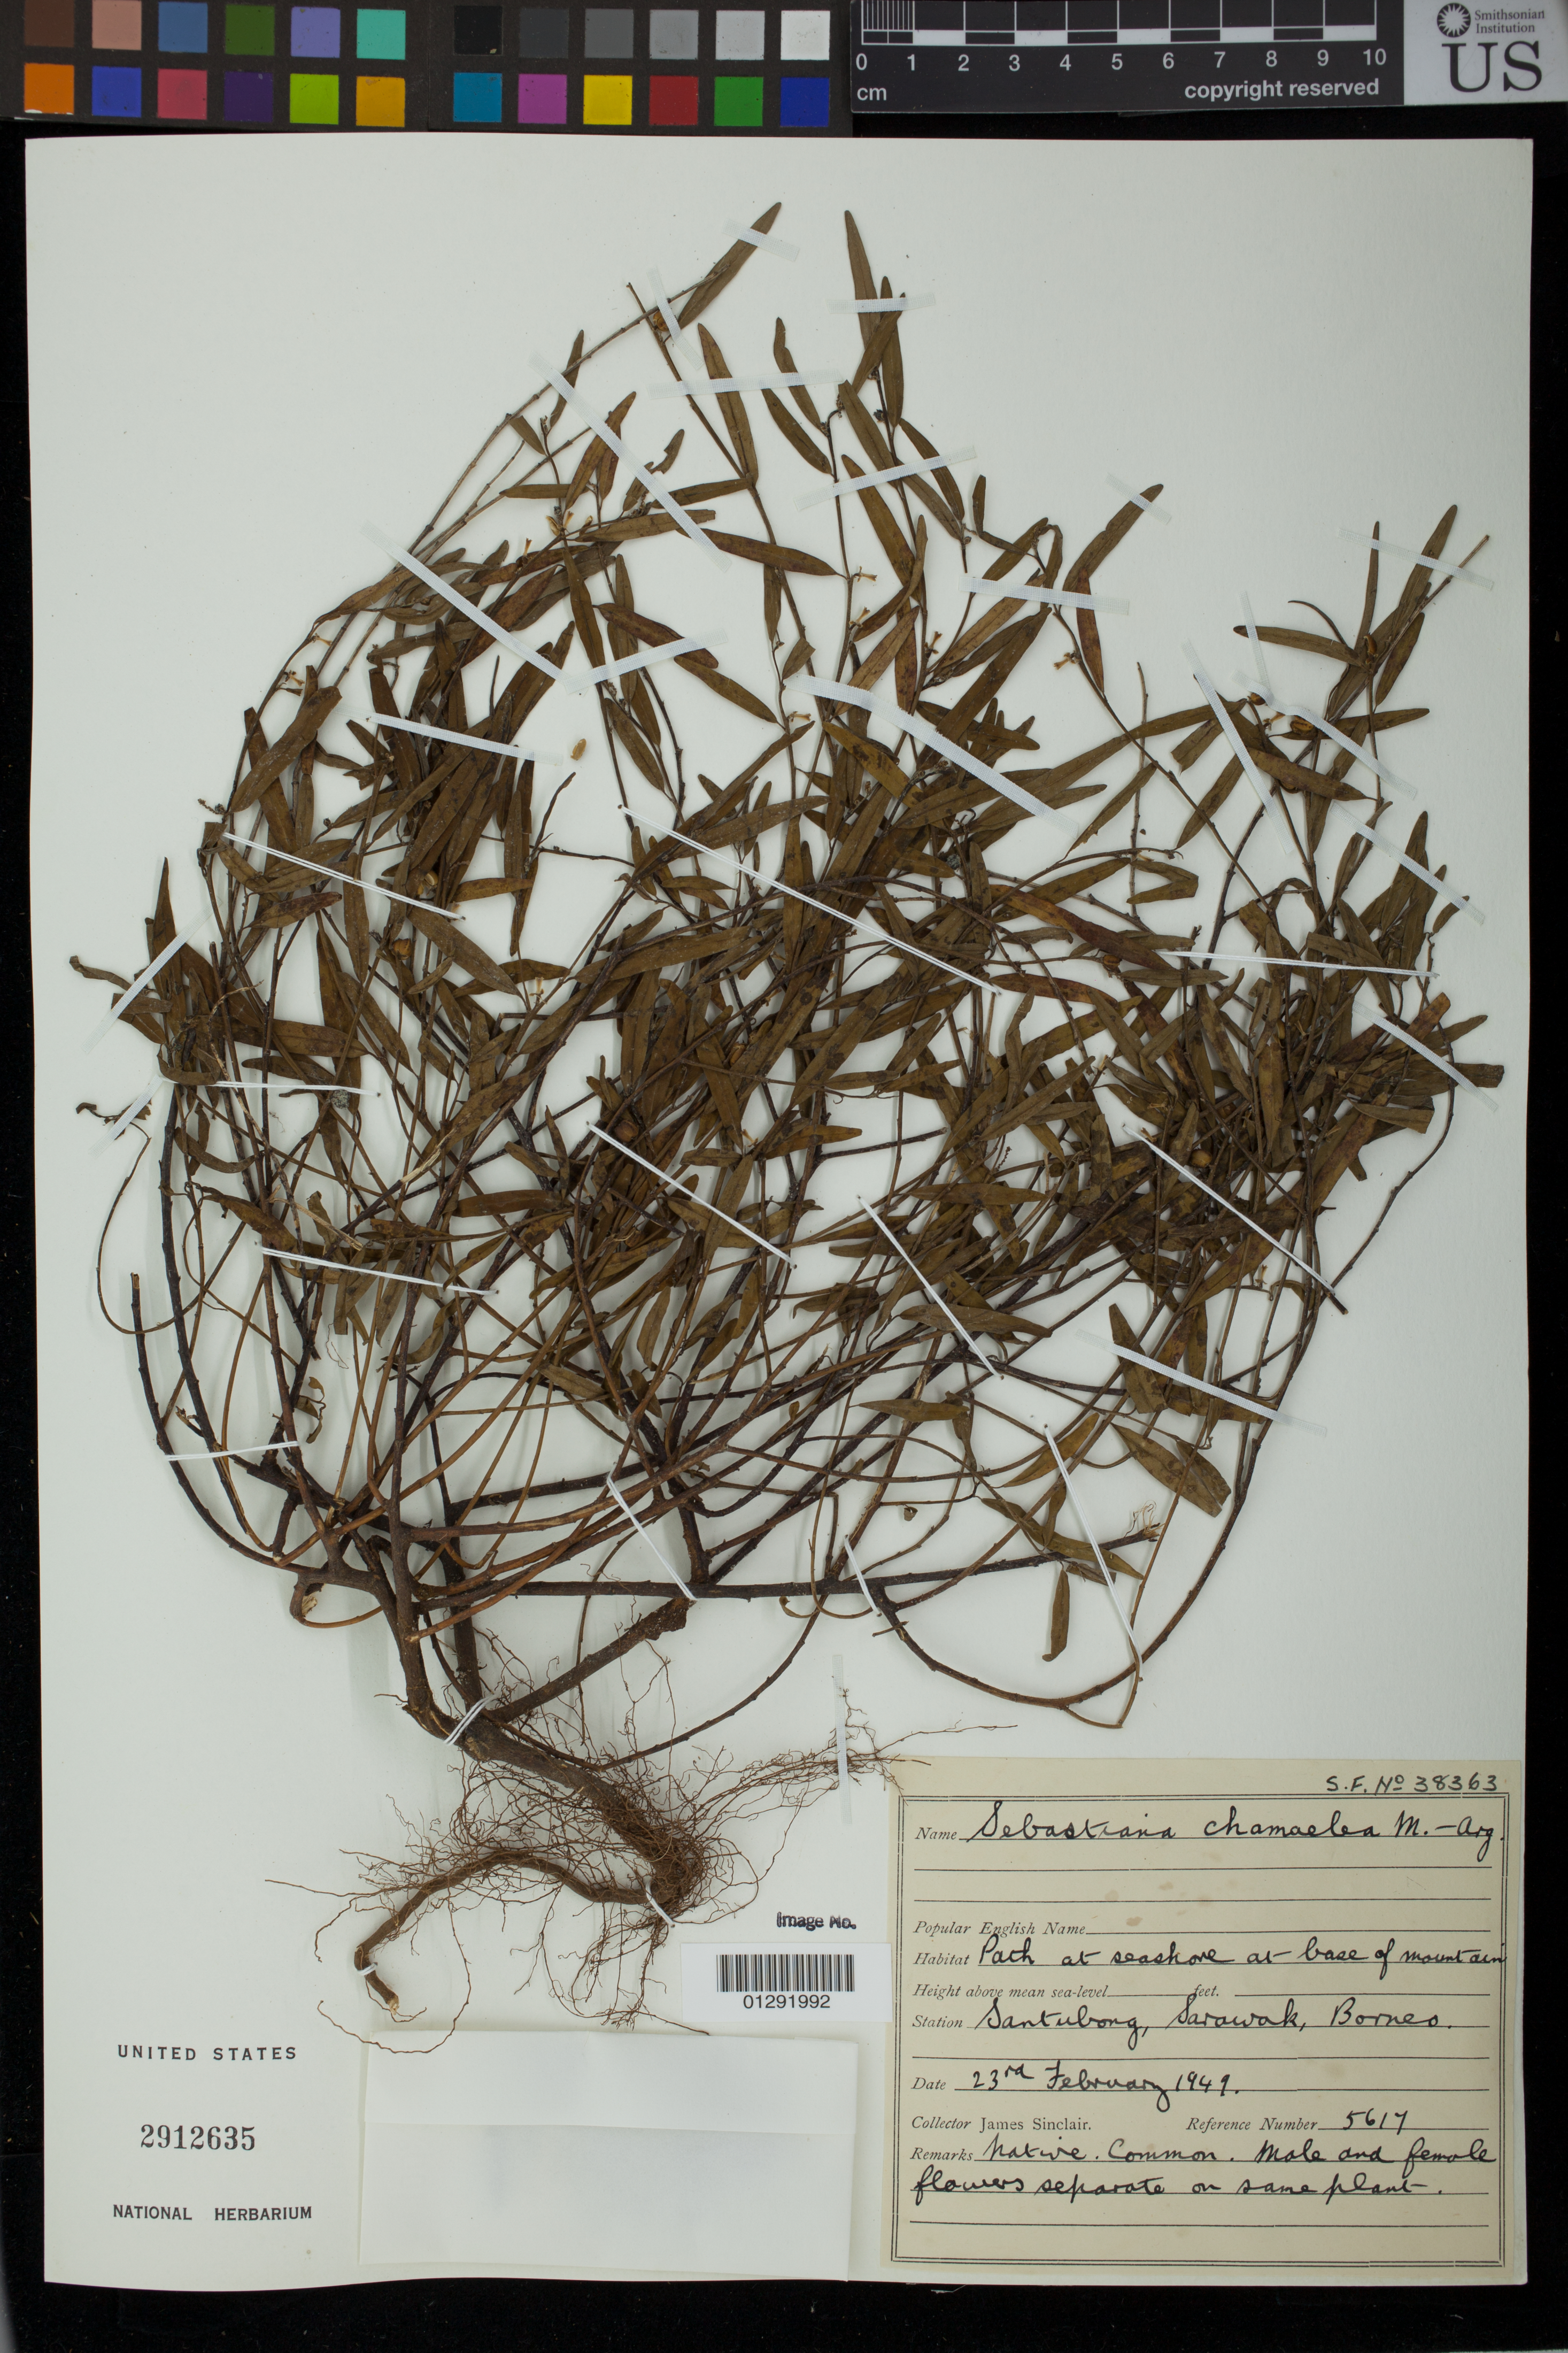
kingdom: Plantae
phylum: Tracheophyta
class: Magnoliopsida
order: Malpighiales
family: Euphorbiaceae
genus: Sebastiania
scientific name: Sebastiania chamaelea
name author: (L.) Müll. Arg.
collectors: J. Sinclair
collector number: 5617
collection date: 1949-02-23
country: Malaysia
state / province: Sarawak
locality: Santubong, Borneo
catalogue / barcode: US 2912635